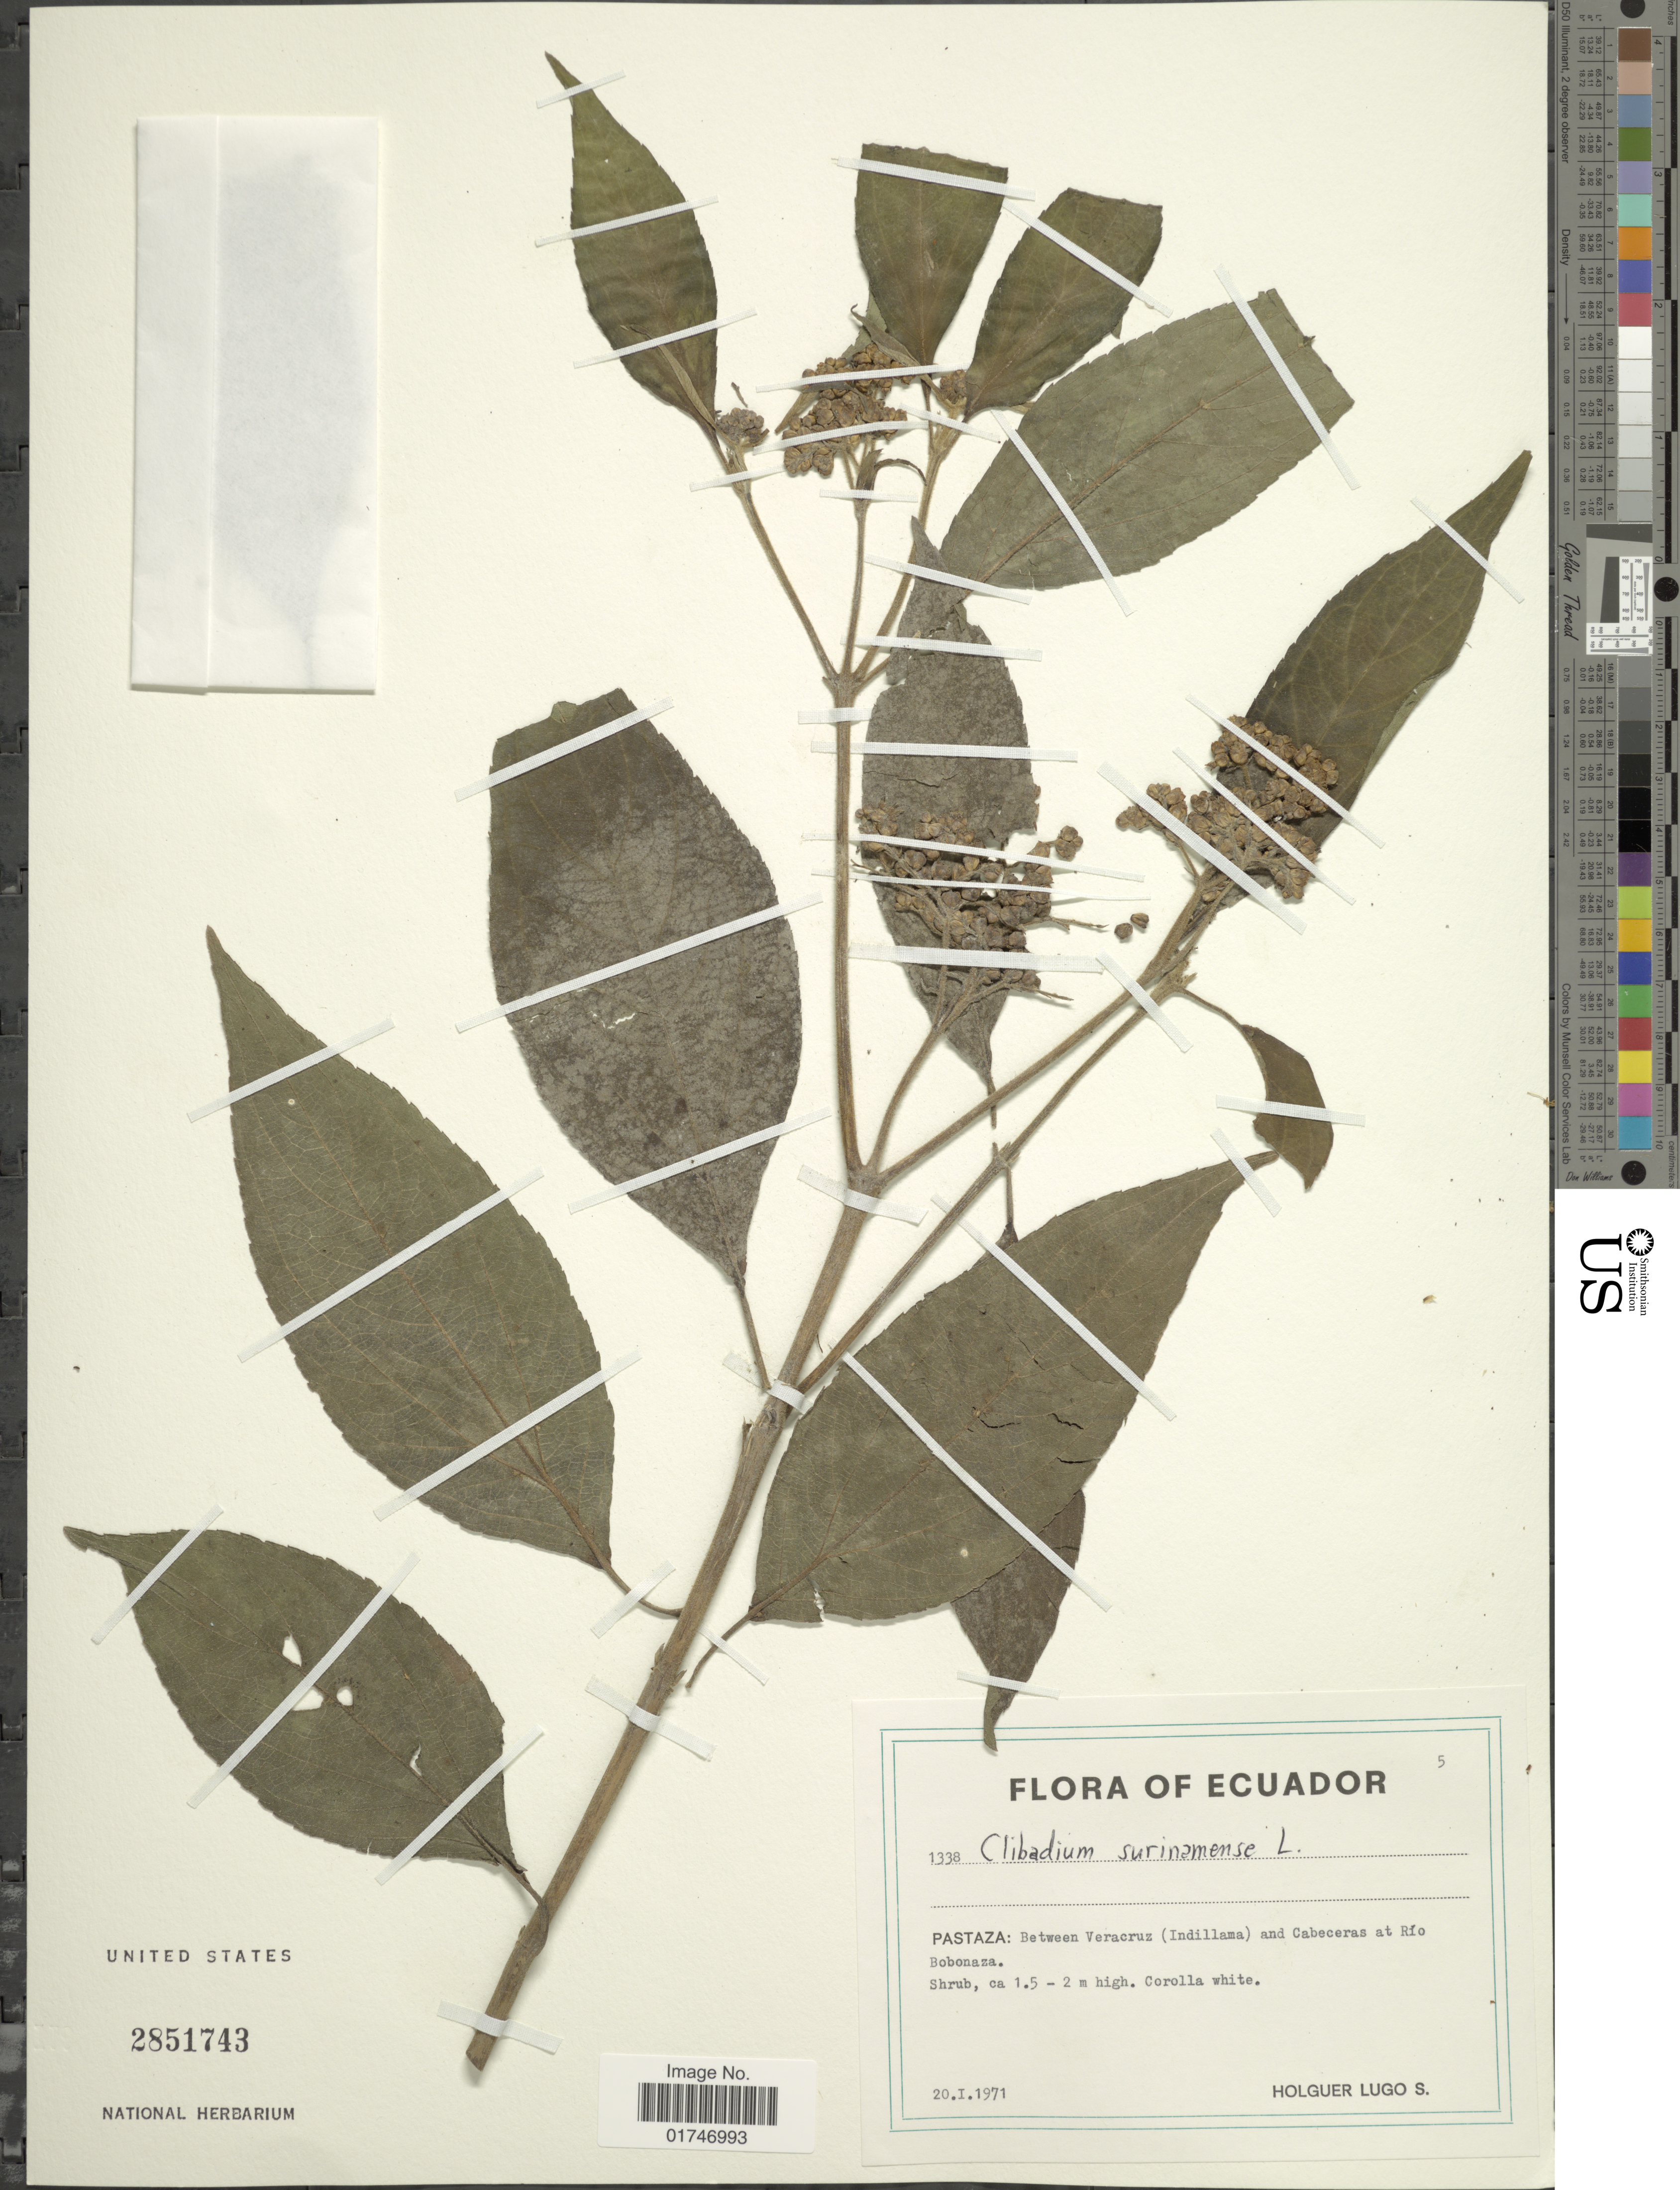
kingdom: Plantae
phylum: Tracheophyta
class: Magnoliopsida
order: Asterales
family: Asteraceae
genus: Clibadium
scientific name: Clibadium surinamense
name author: L.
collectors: H. Lugo S.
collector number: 1338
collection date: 1971-01-20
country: Ecuador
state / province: Pastaza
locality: Pastaza: Between Veracruz (Indillama) and Cabeceras at Río Bobonaza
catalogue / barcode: US 2851743